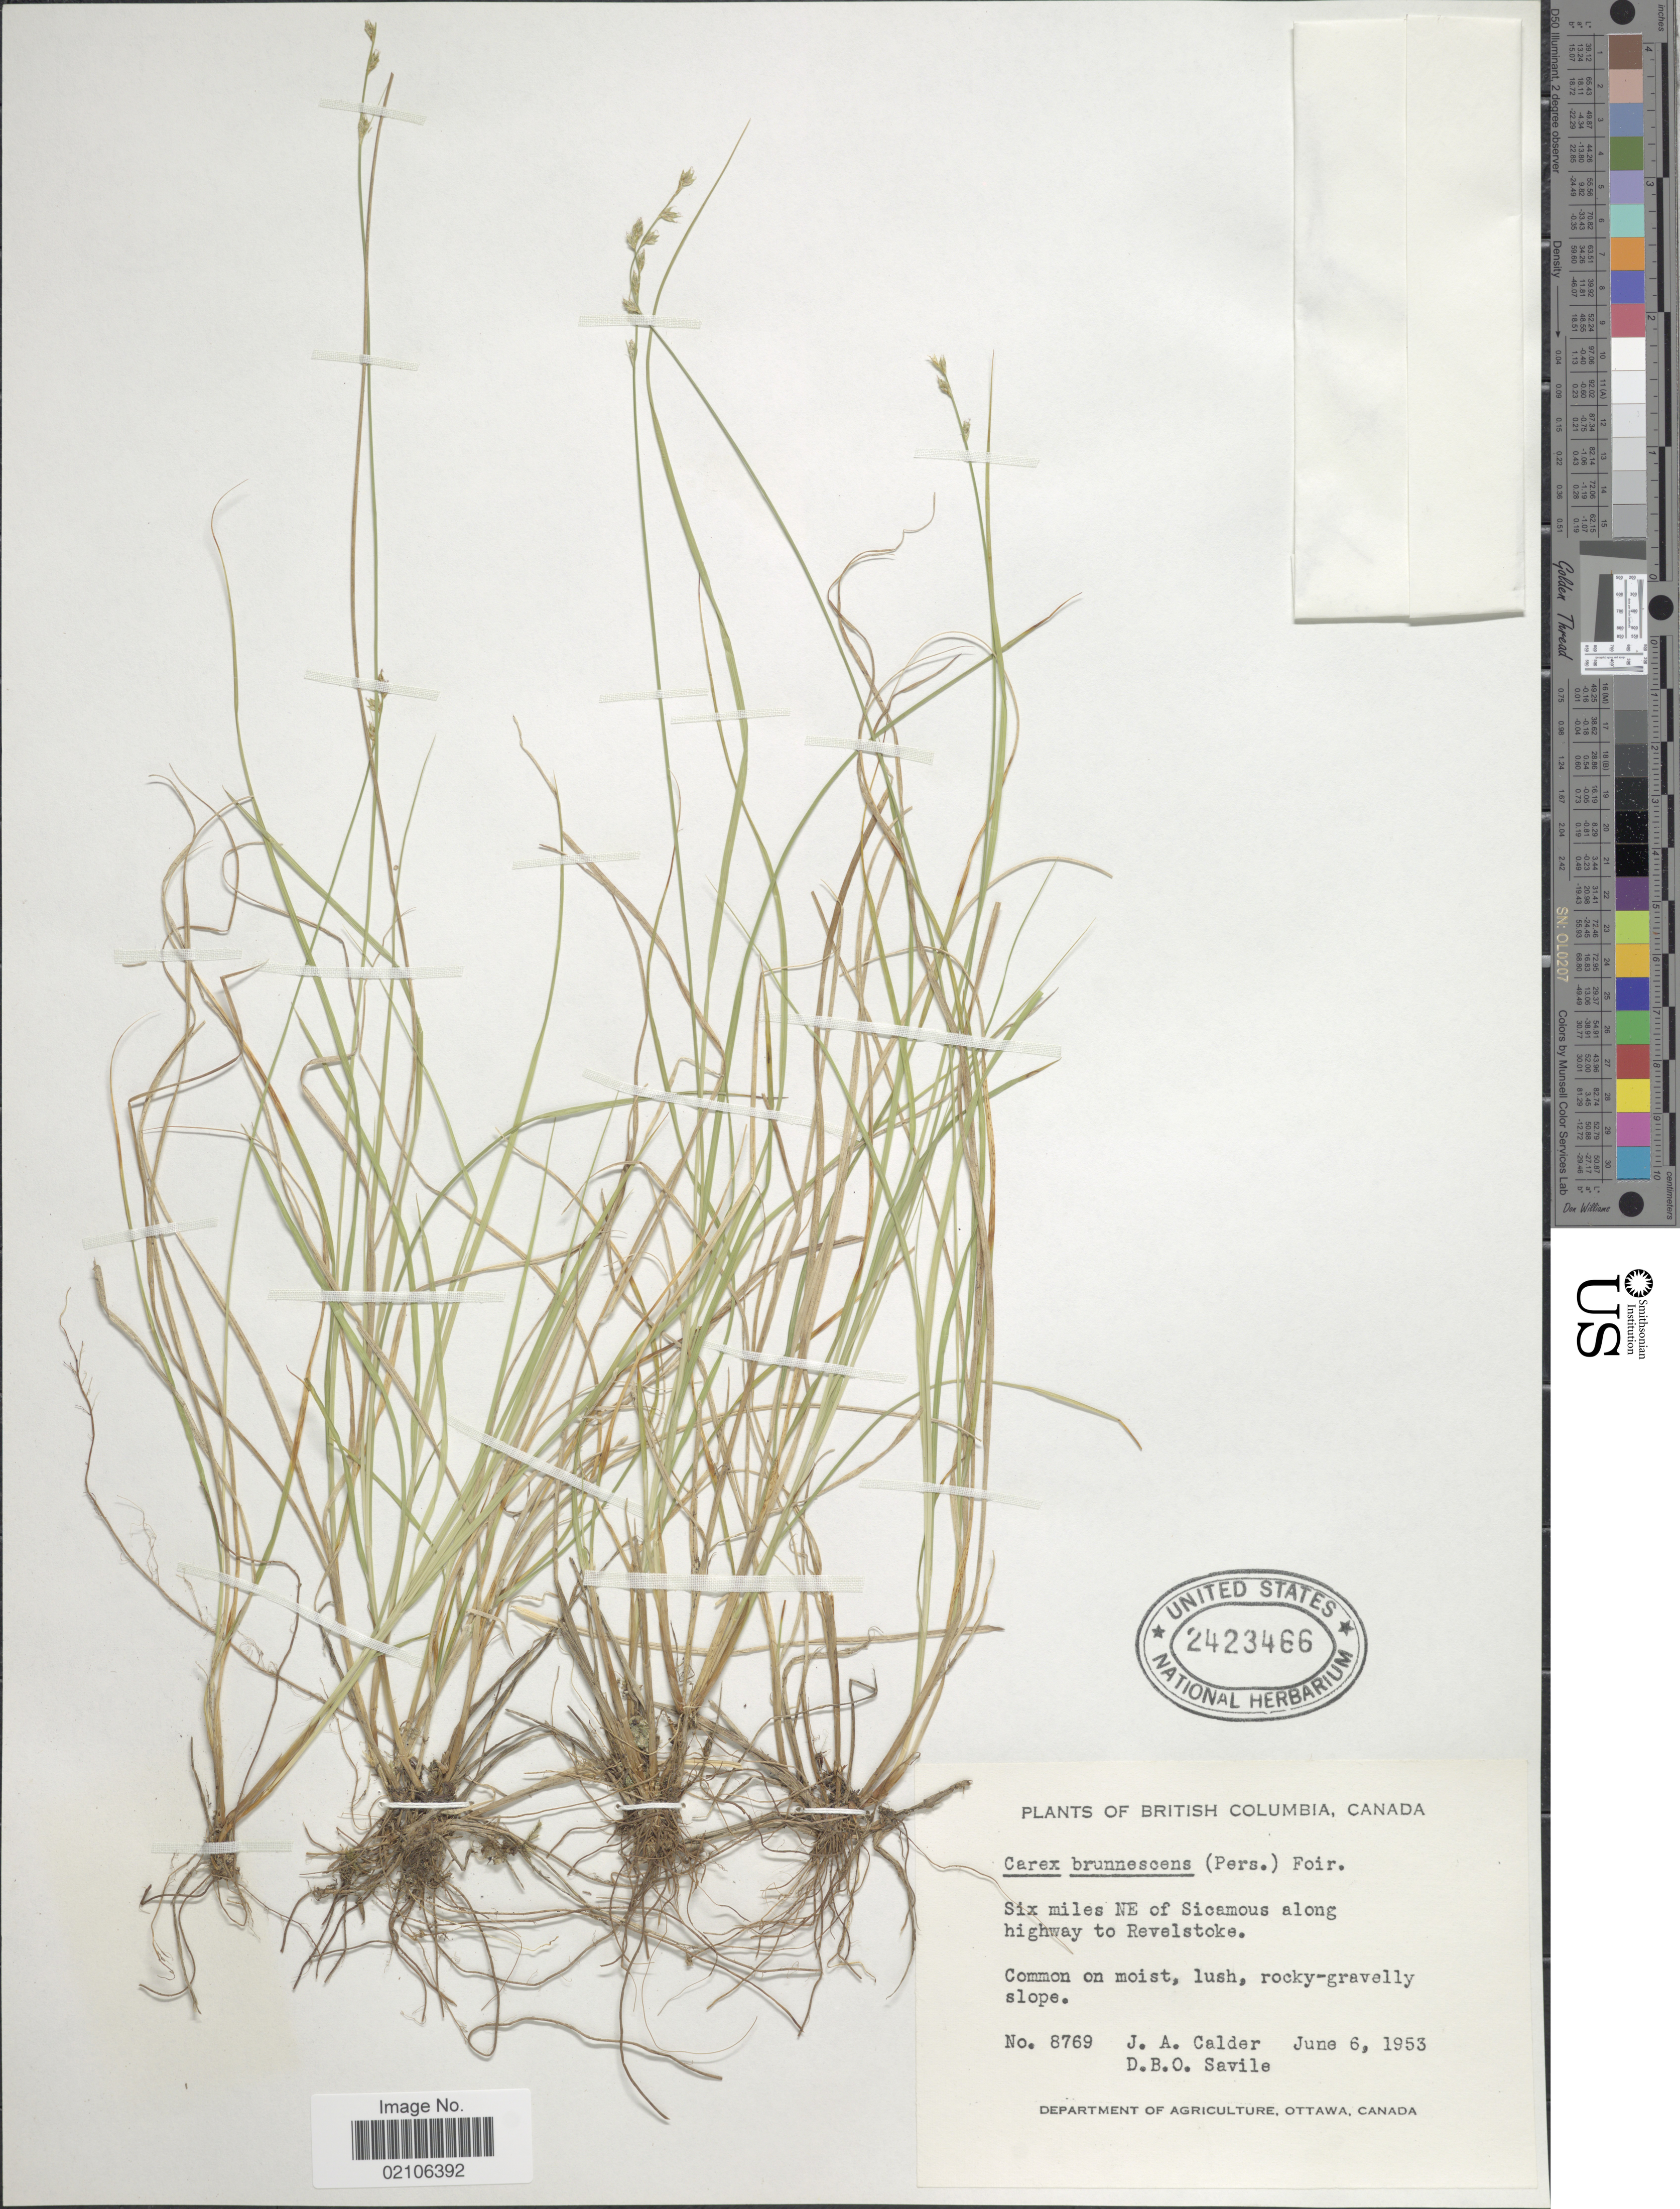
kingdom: Plantae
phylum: Tracheophyta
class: Liliopsida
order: Poales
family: Cyperaceae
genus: Carex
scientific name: Carex brunnescens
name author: (Pers.) Poir.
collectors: J. A. Calder & D. Savile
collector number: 8769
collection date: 1953-06-06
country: Canada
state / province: British Columbia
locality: Six miles NE of Sicamous along highway to Revelstoke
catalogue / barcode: US 2423466